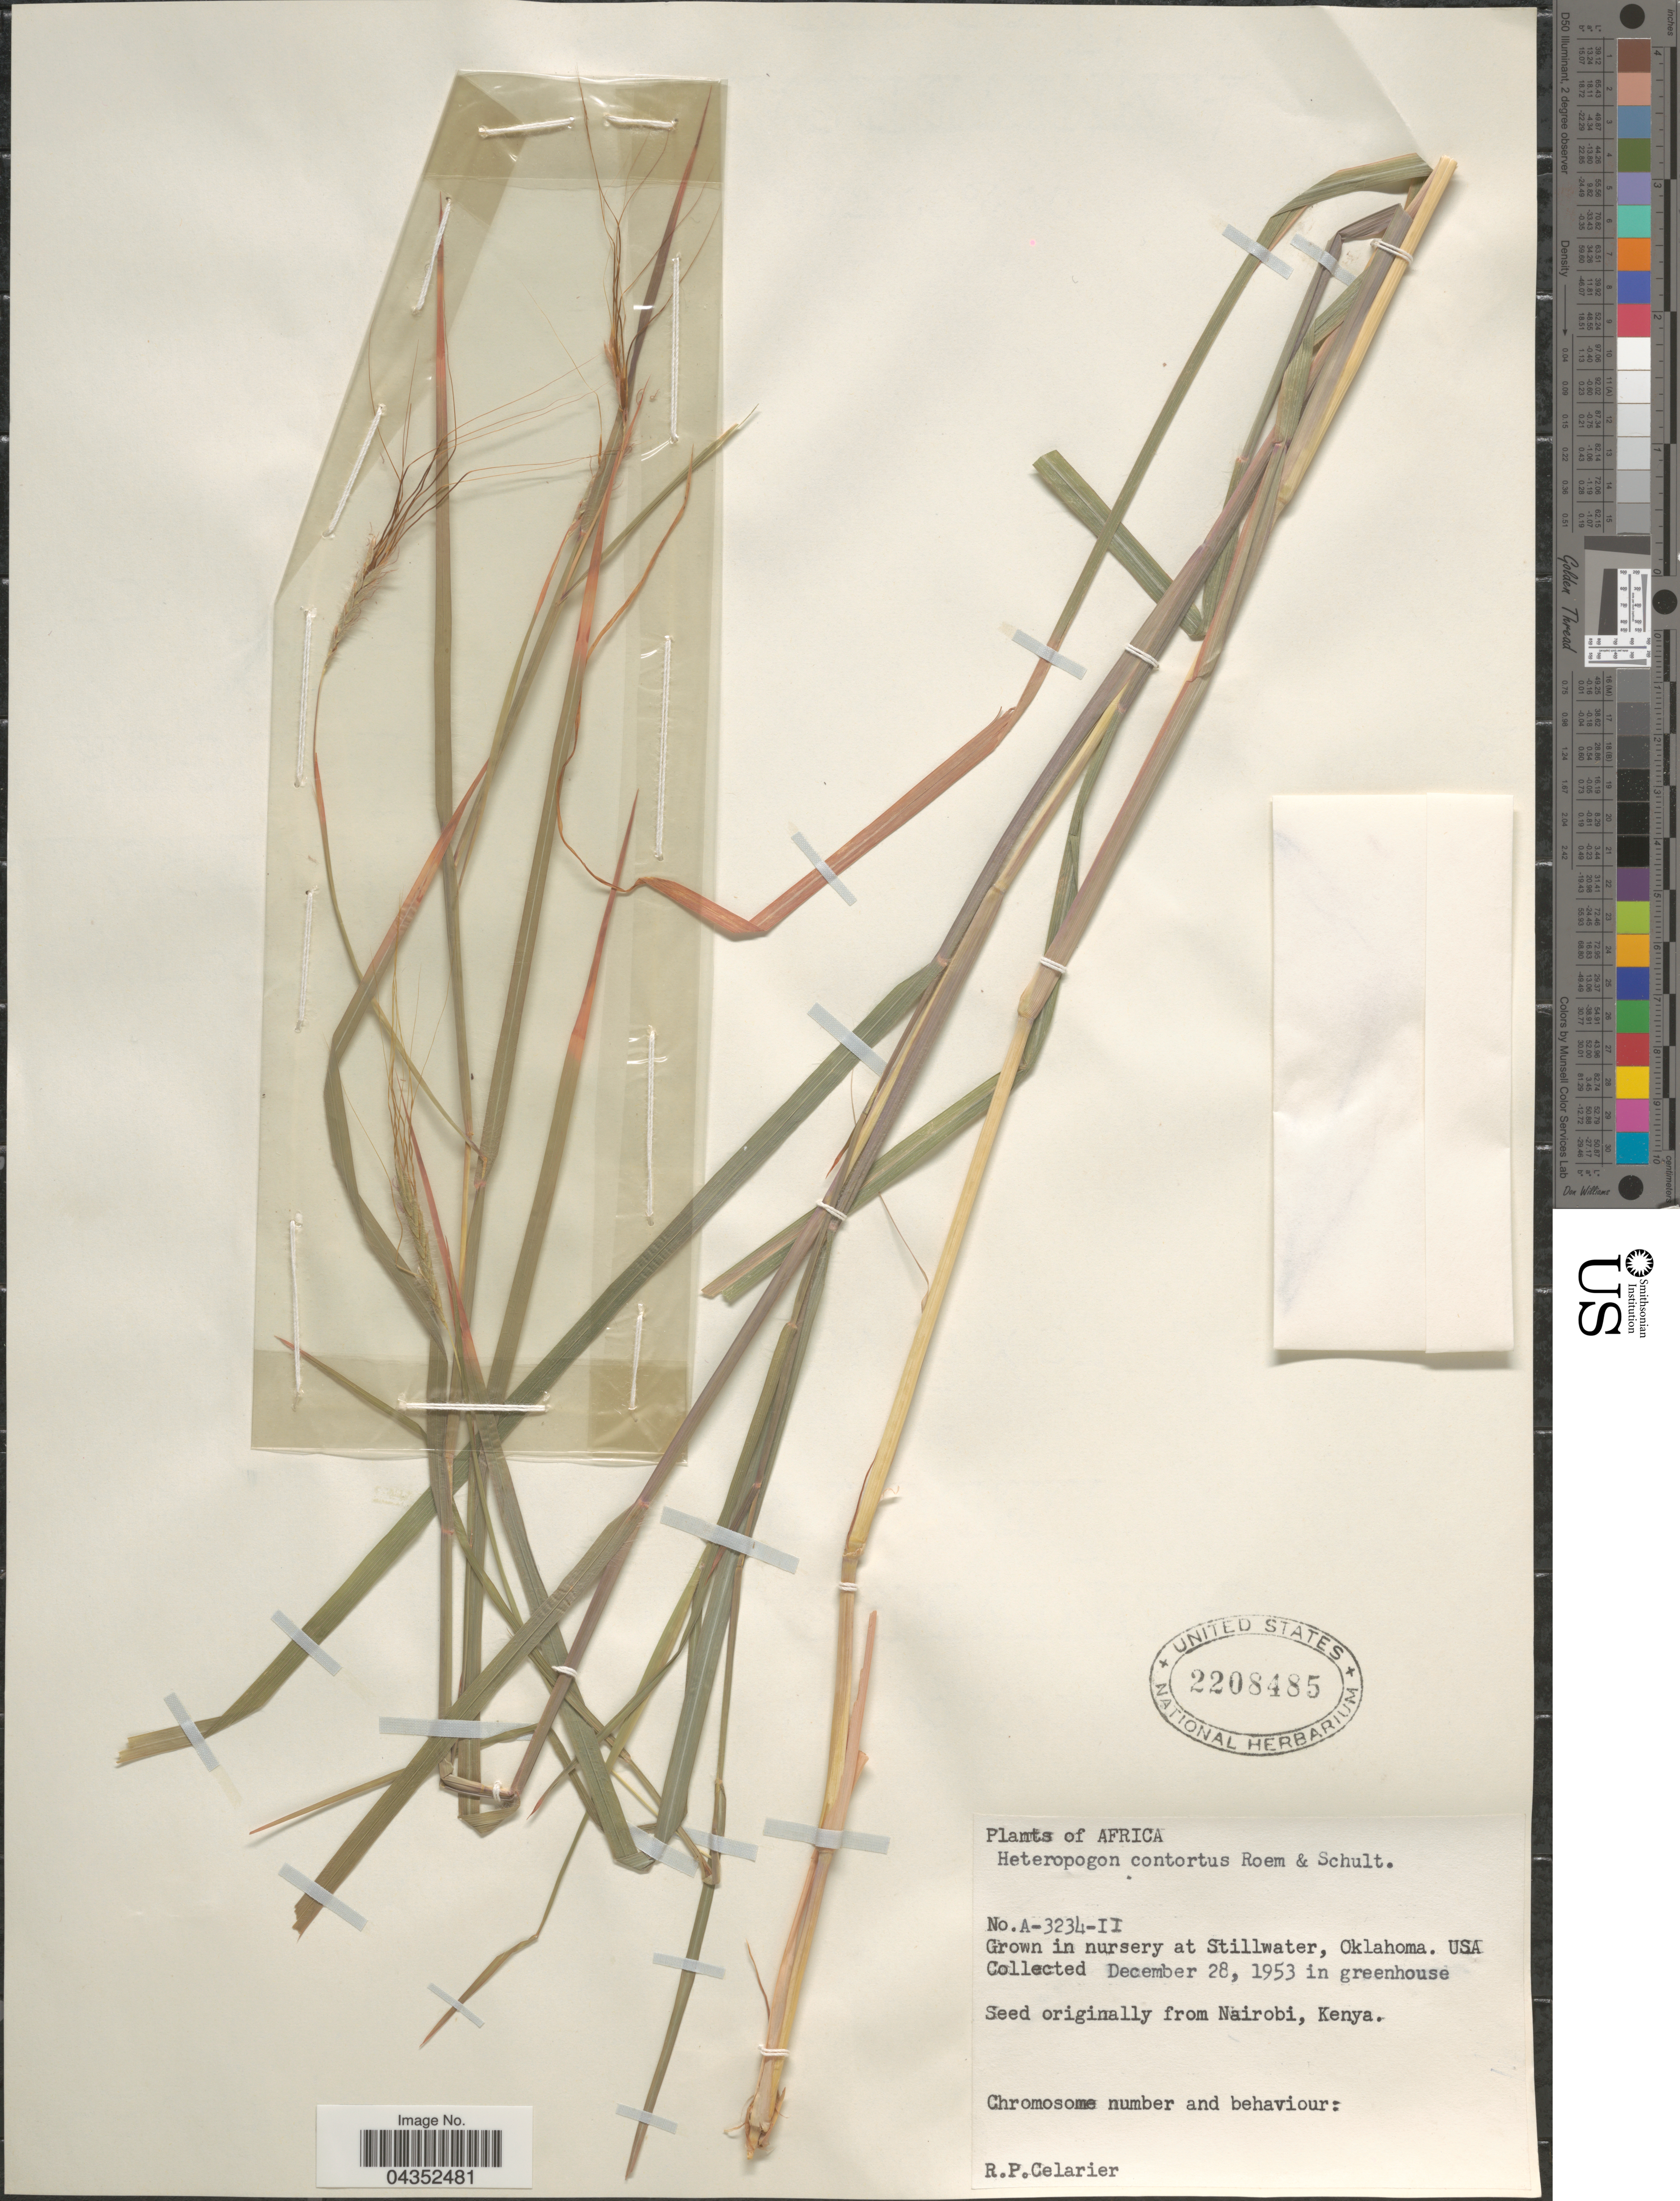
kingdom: Plantae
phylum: Tracheophyta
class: Liliopsida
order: Poales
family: Poaceae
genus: Heteropogon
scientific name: Heteropogon contortus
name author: (L.) P. Beauv. ex Roem. & Schult.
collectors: R. Celarier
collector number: A-3234-II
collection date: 1953-12-28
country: United States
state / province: Oklahoma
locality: In greenhouse.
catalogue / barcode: US 2208485